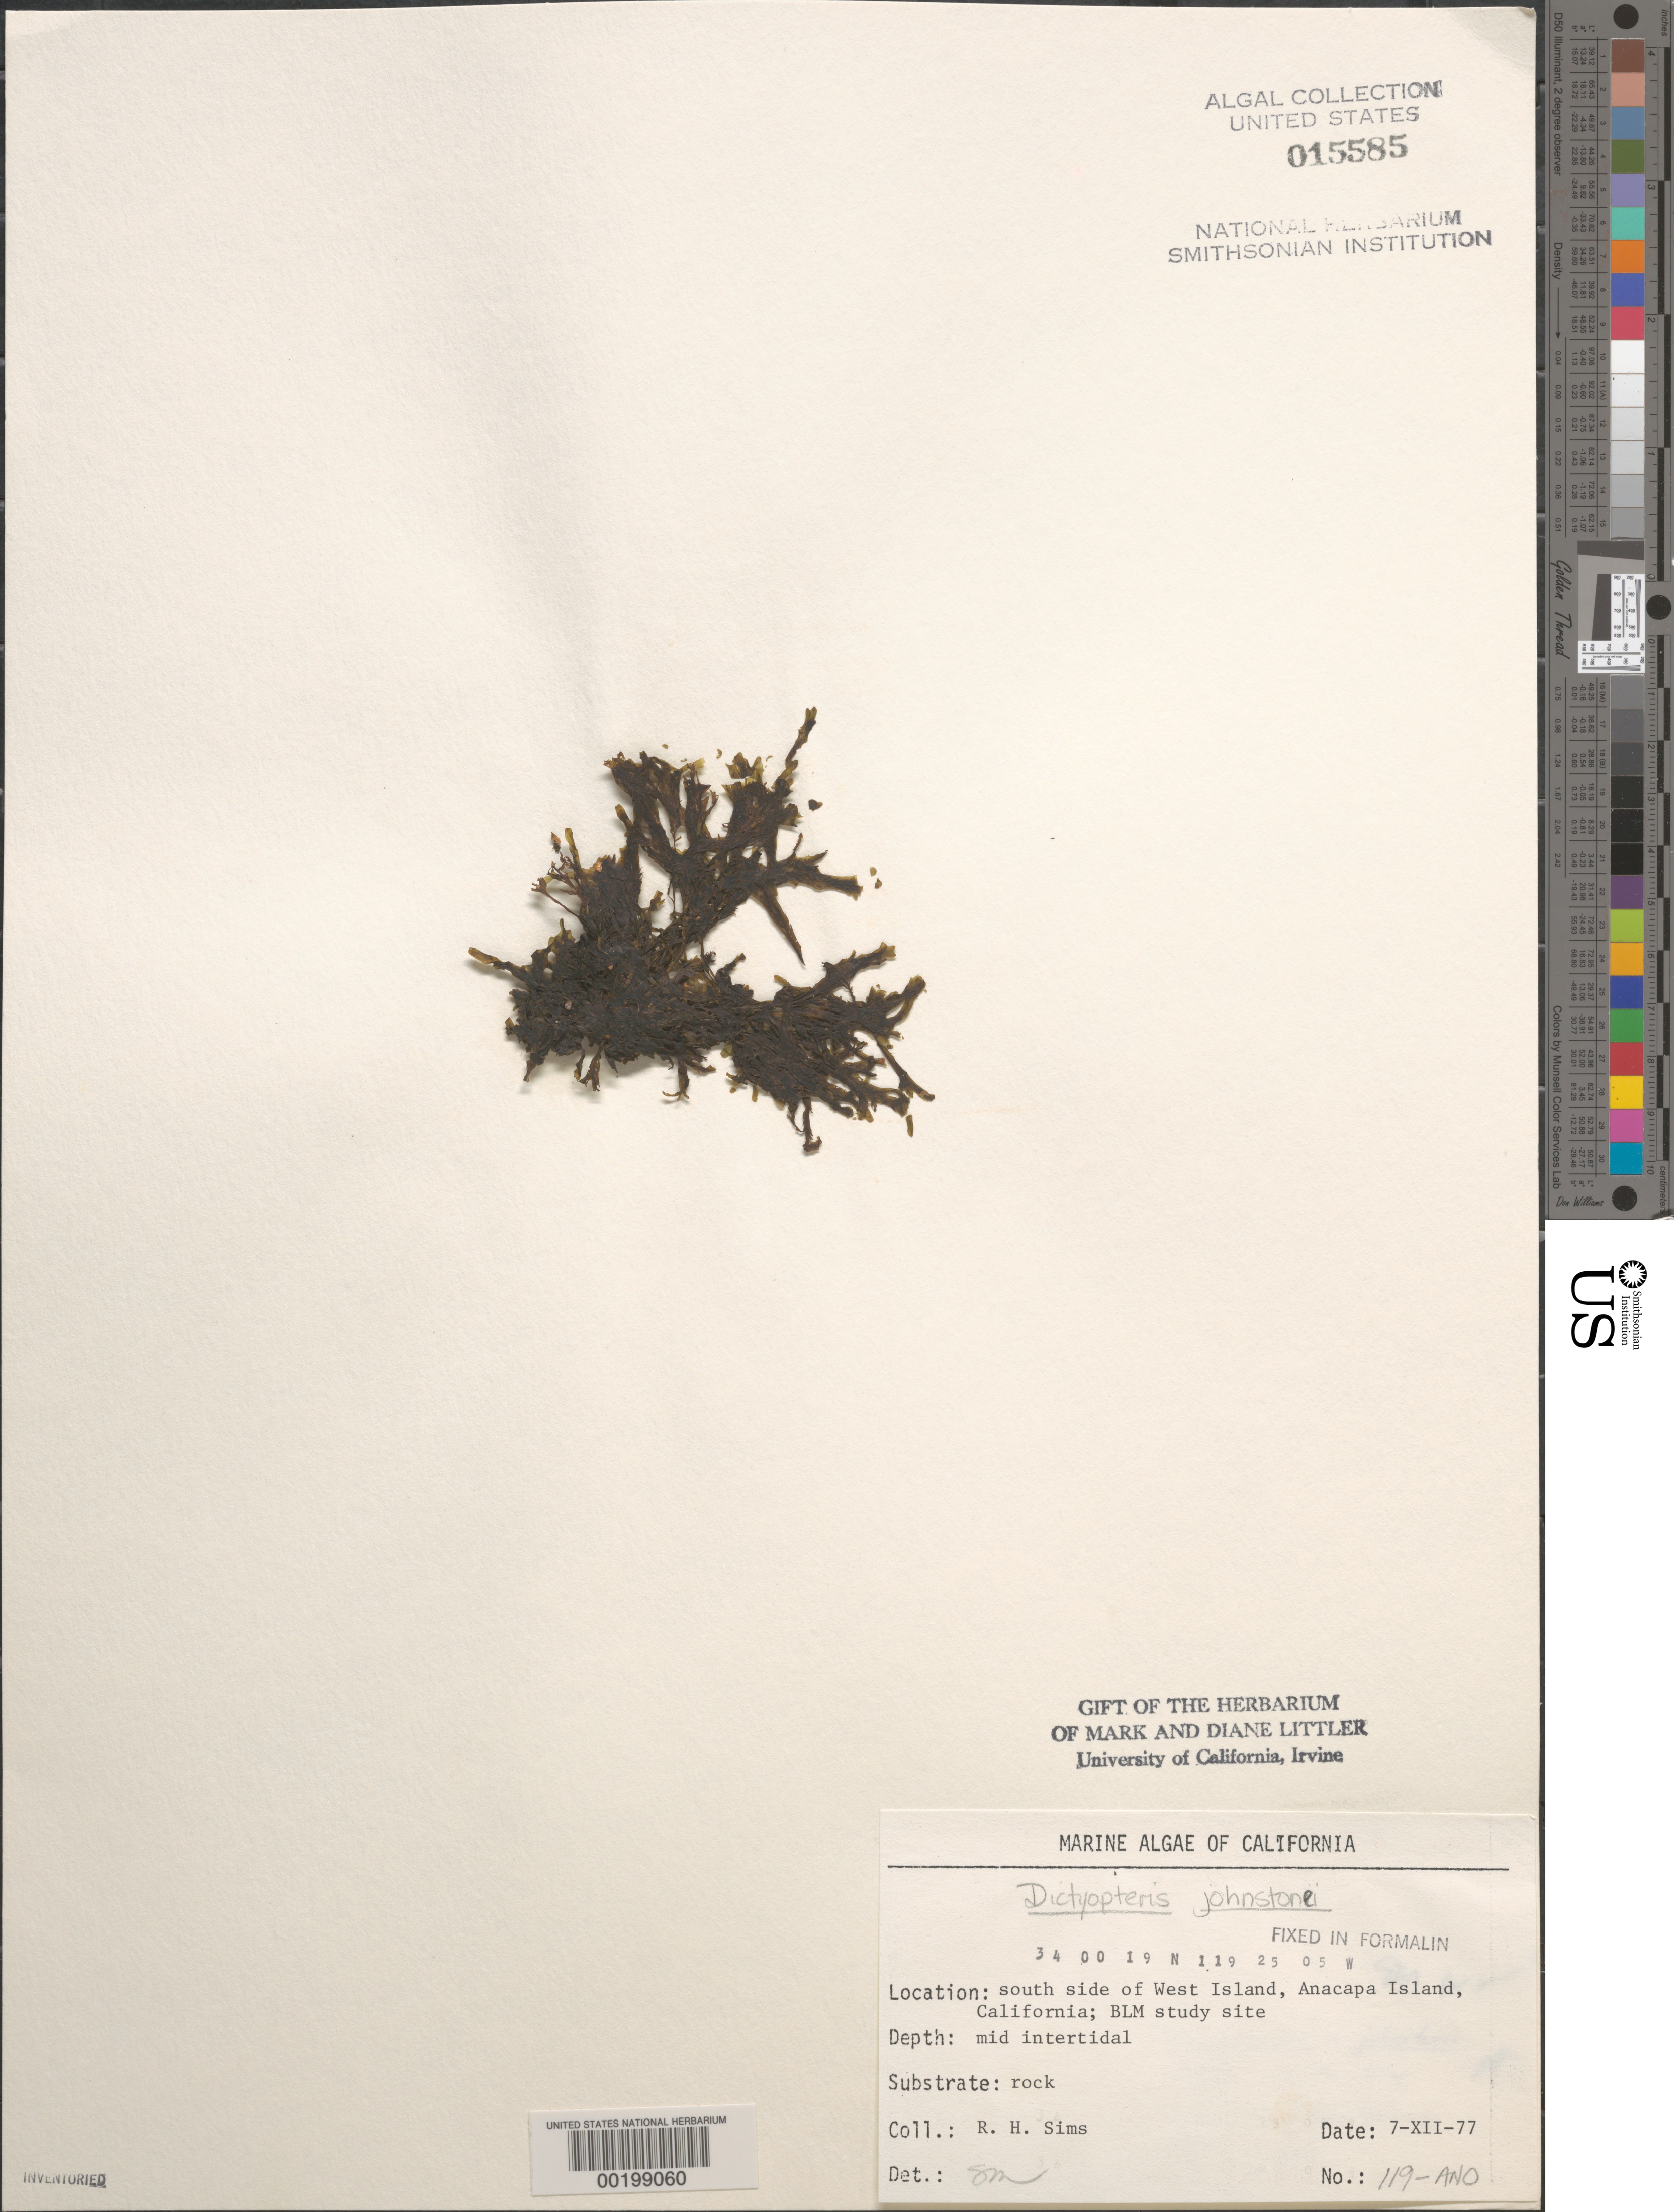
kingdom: Chromista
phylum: Ochrophyta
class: Phaeophyceae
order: Dictyotales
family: Dictyotaceae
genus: Dictyota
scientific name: Dictyota coriacea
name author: (E.M. Holmes) I.K. Hwang et al.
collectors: R. H. Sims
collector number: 119-ANO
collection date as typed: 07 Dec 1977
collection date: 1977-12-07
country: United States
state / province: California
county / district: Ventura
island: Anacapa Island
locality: South side of west island, near Cat Rock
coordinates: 34 00'19"N, 119 25'05"W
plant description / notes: BLM-SOCALBIGHT Rocky Intertidal Survey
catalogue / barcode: US 15585